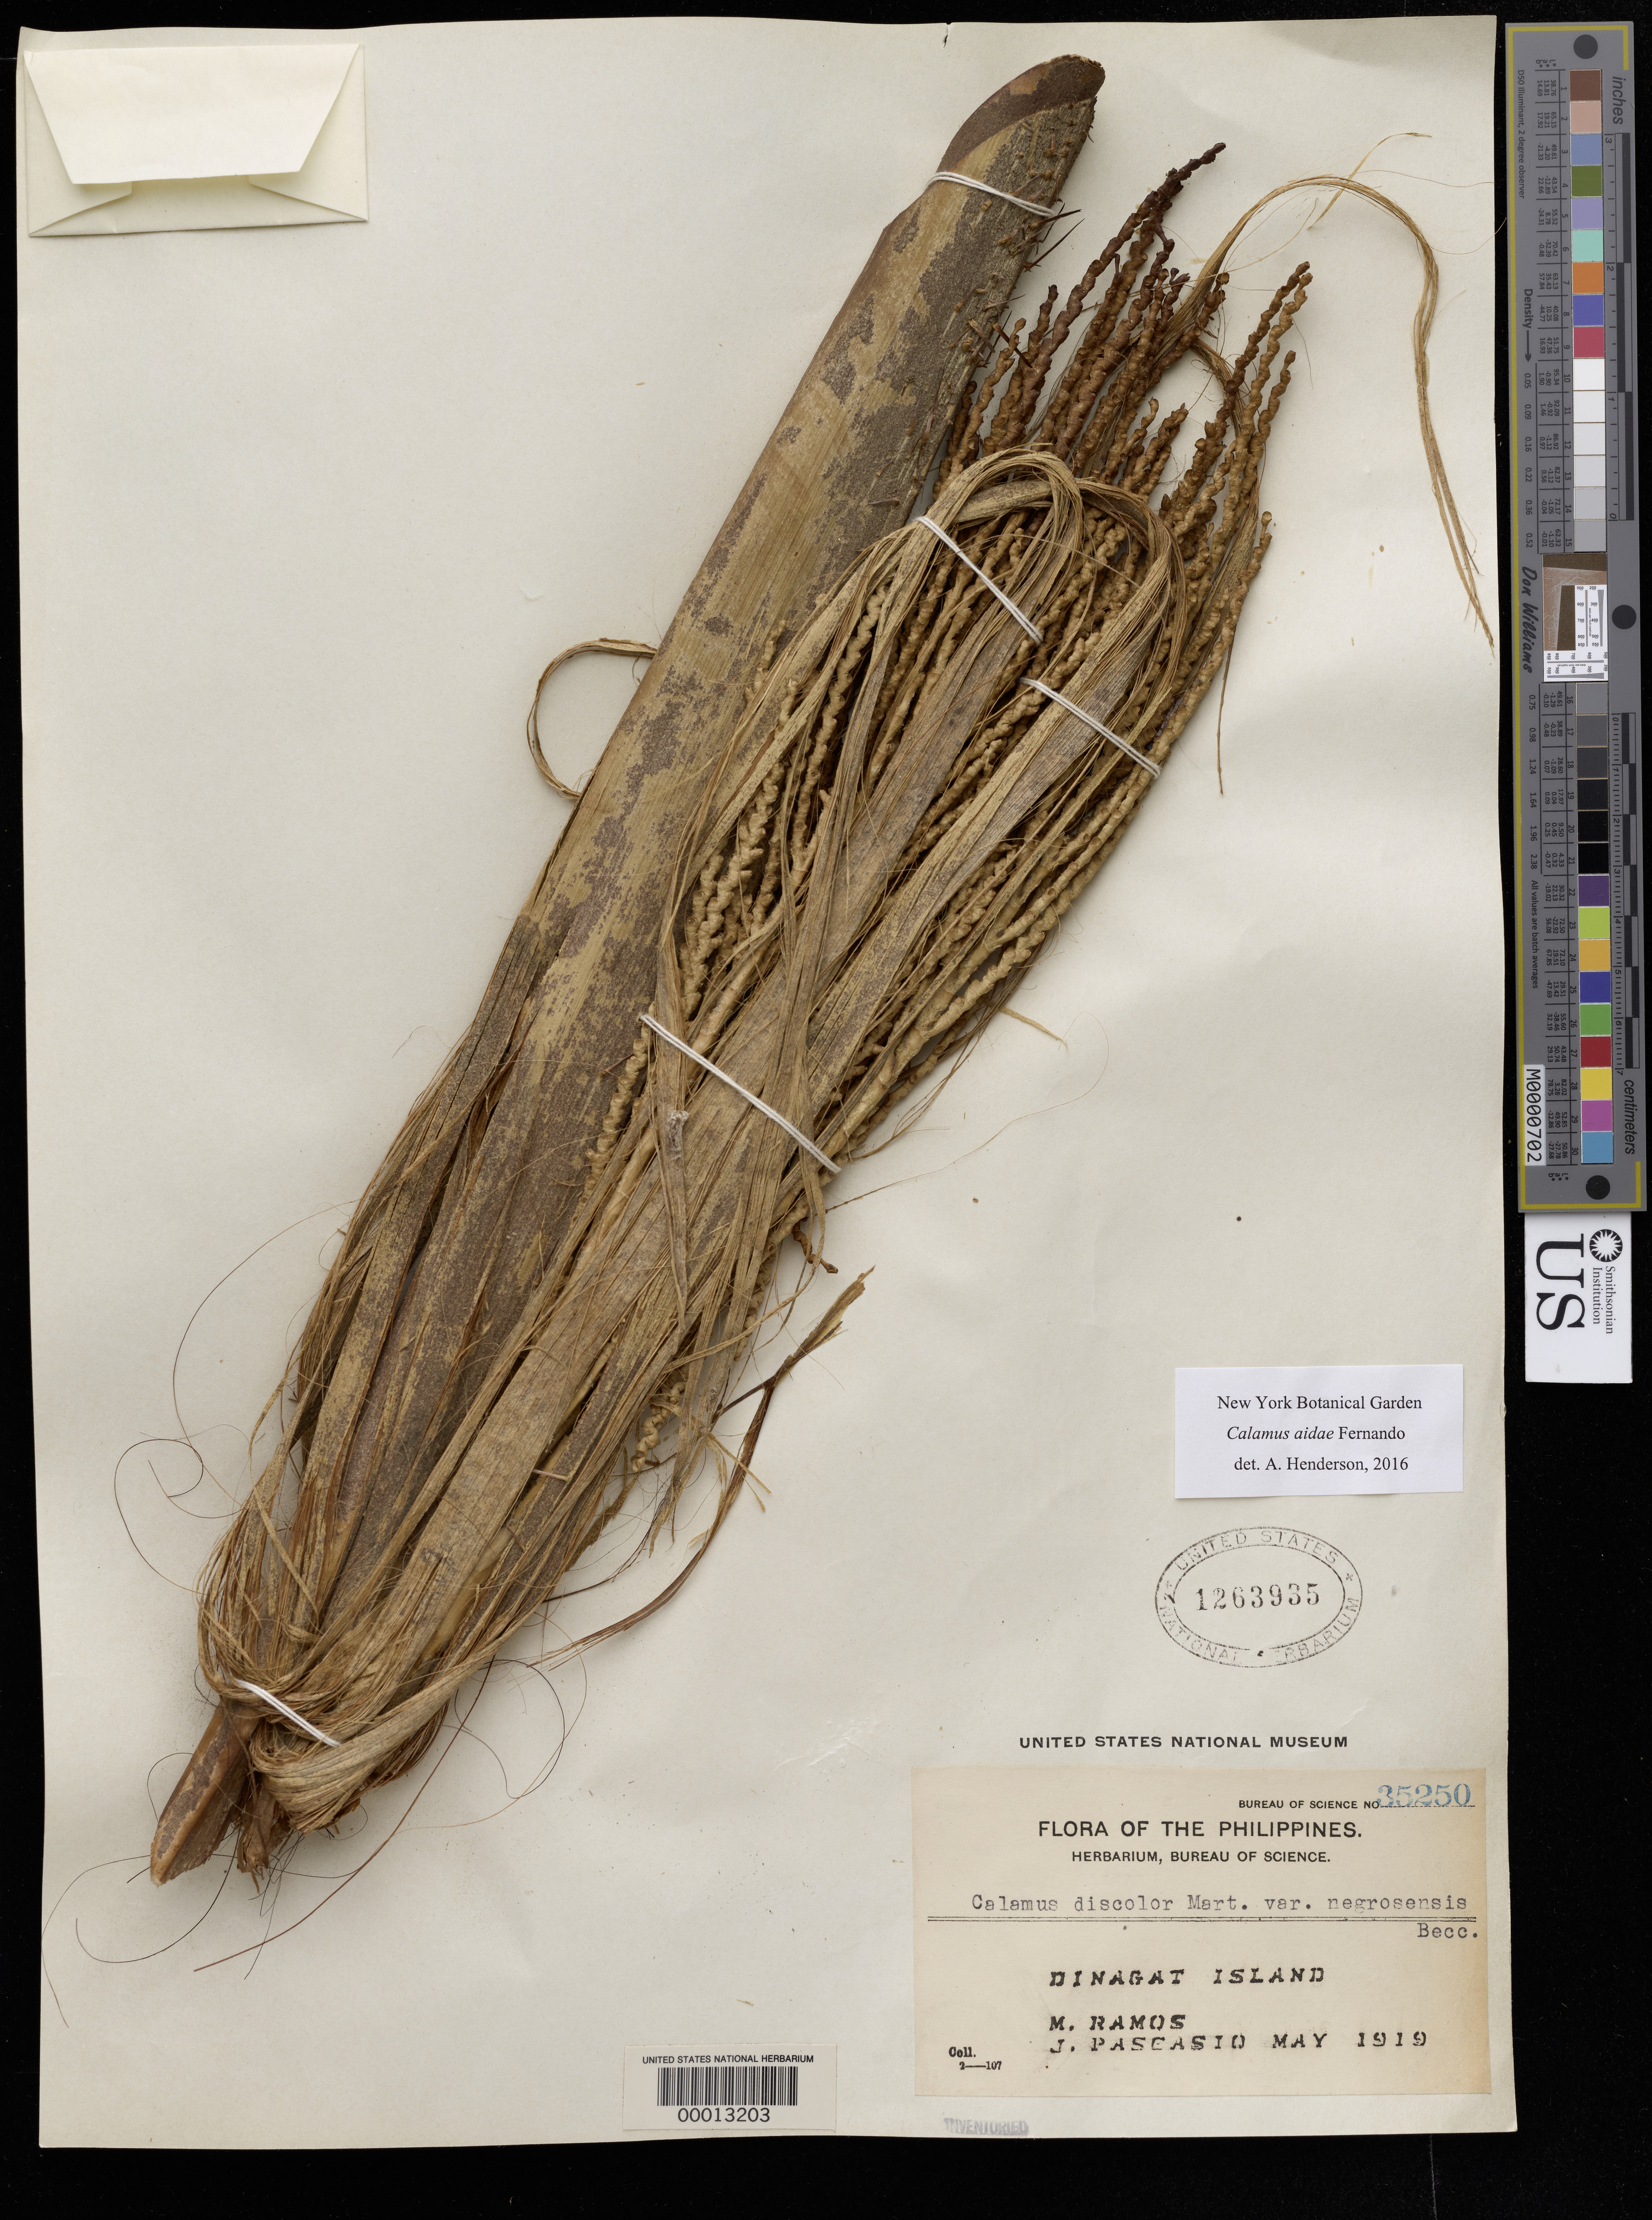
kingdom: Plantae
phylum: Tracheophyta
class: Liliopsida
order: Arecales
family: Arecaceae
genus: Calamus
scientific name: Calamus aidae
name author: Fernando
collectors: M. Ramos & J. Pascasio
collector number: Bureau of Science 35250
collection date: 1919-05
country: Philippines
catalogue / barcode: US 1263935